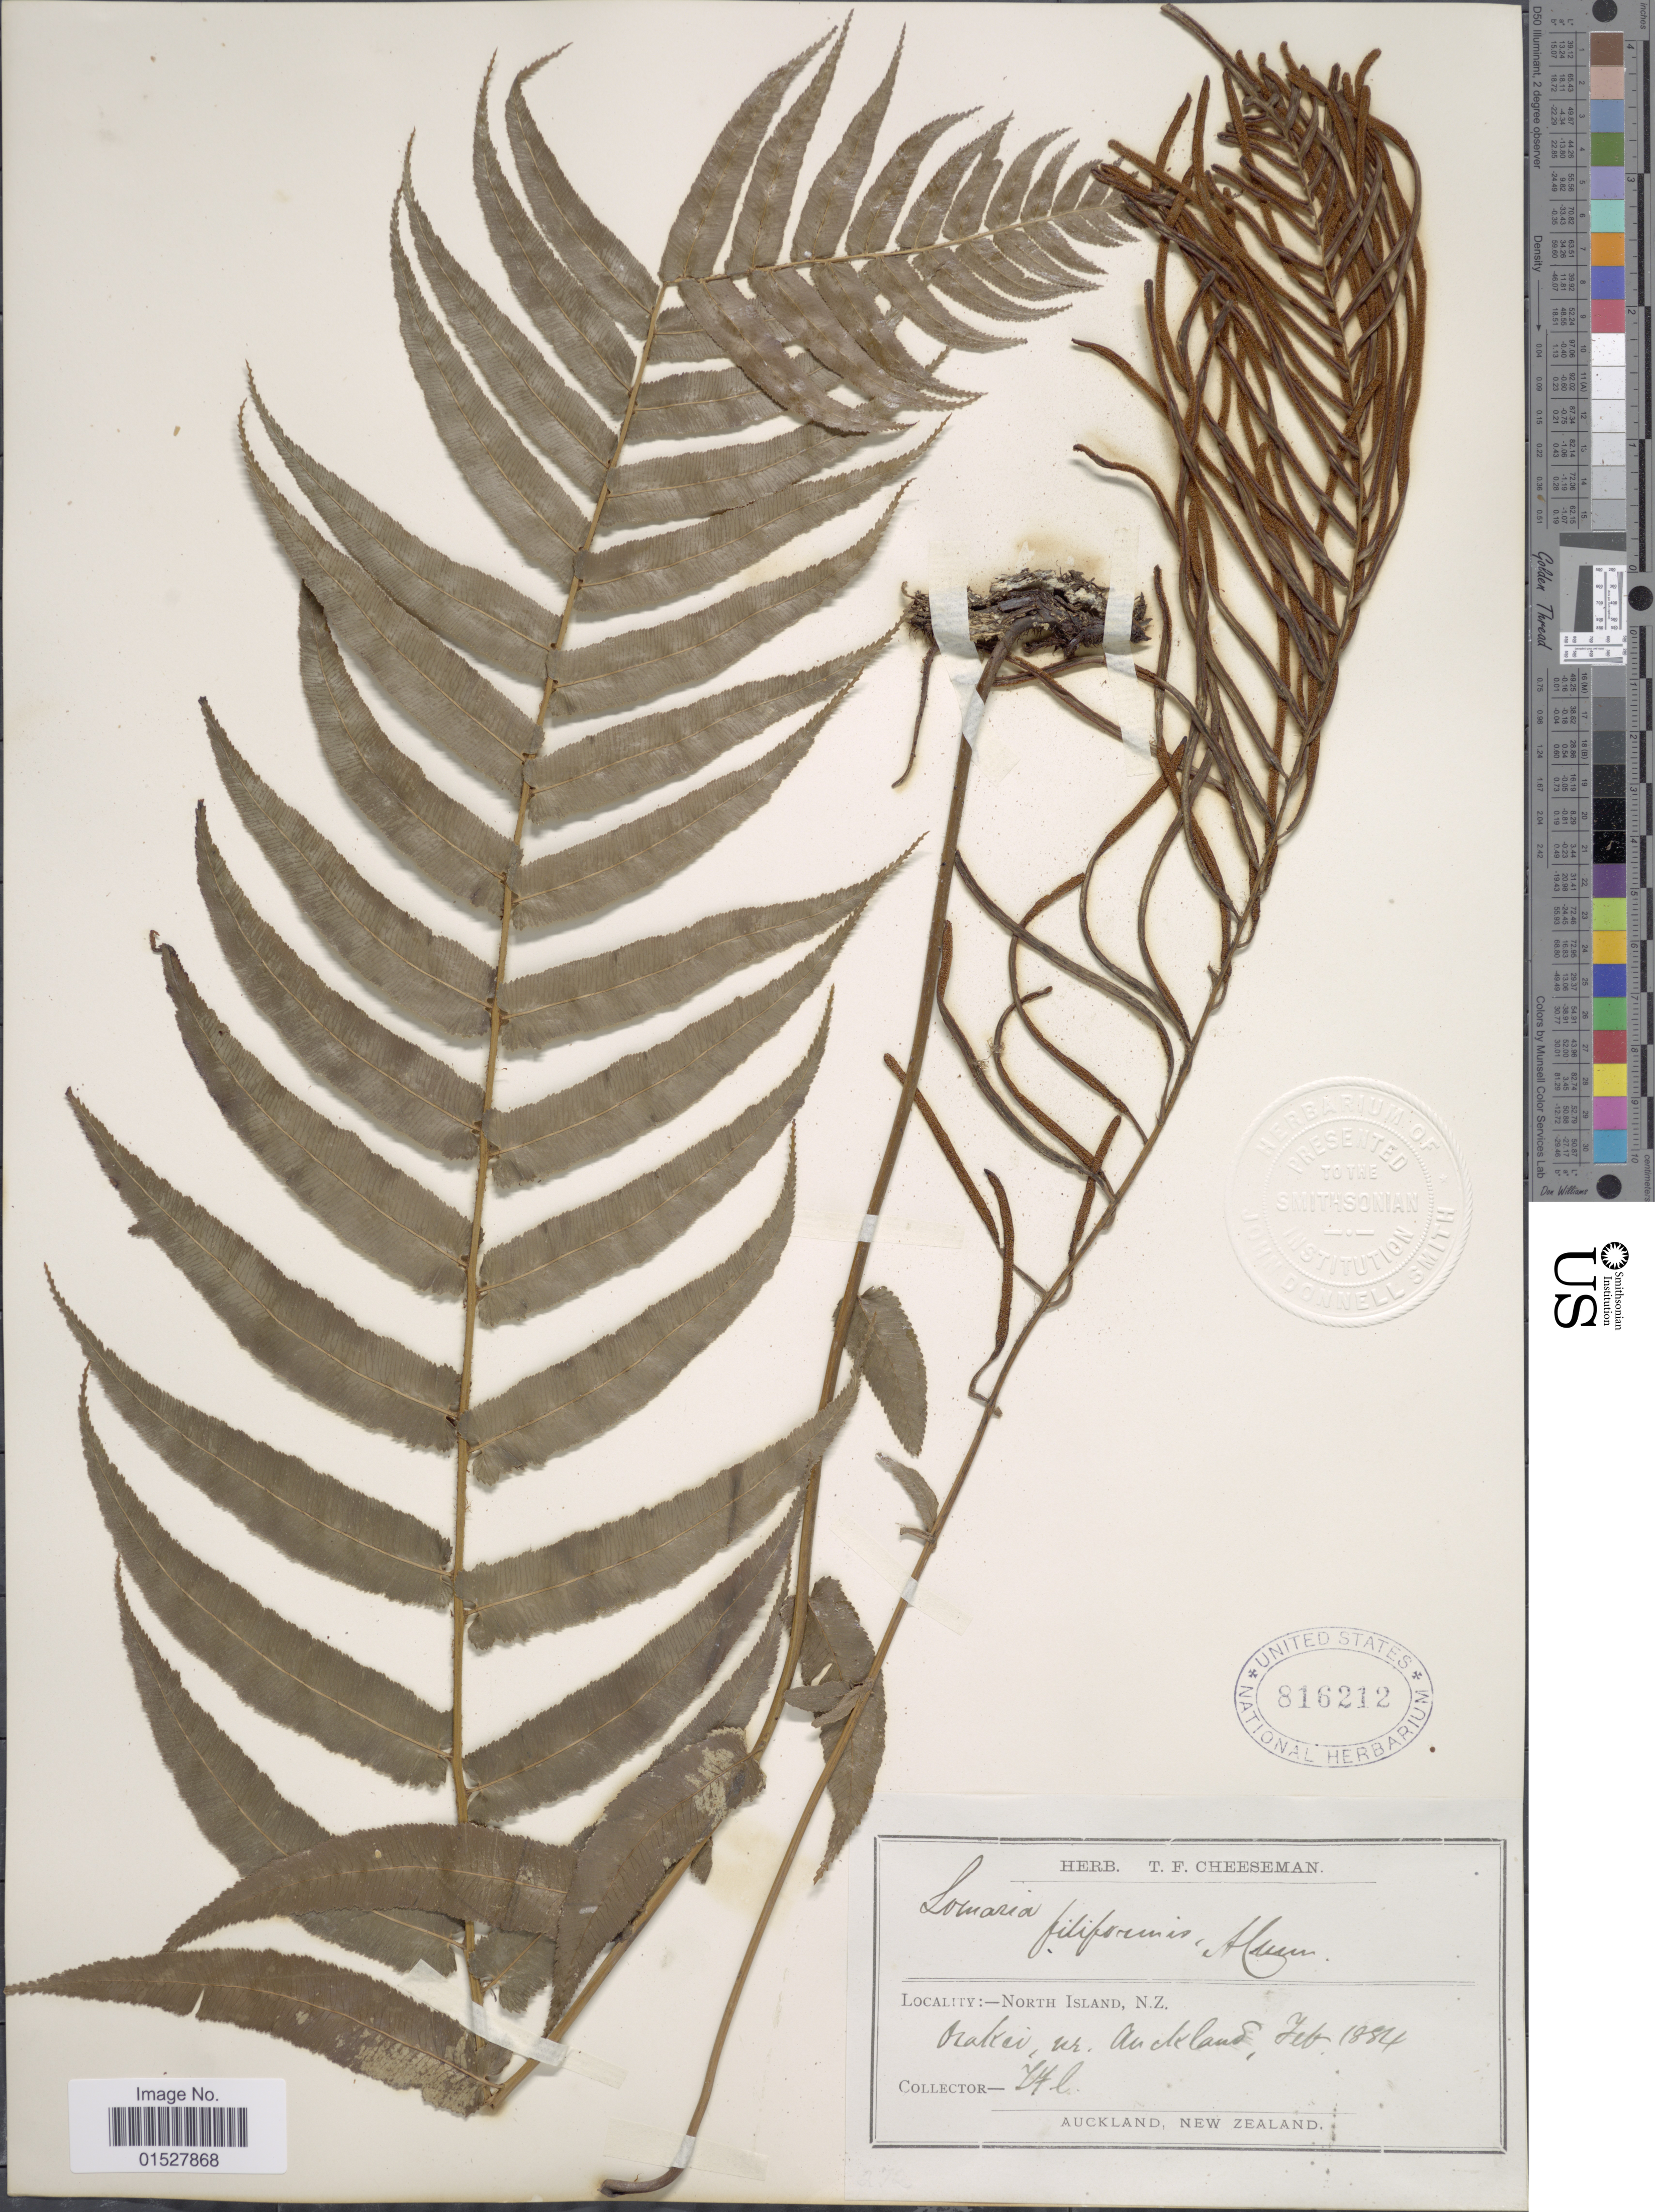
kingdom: Plantae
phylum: Tracheophyta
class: Polypodiopsida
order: Polypodiales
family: Blechnaceae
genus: Blechnum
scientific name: Blechnum filiforme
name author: (A. Cunn.) Ettingsh.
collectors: T. F. Cheeseman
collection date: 1884-02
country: New Zealand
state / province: Auckland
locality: North Island, Brakei.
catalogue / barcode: US 816212